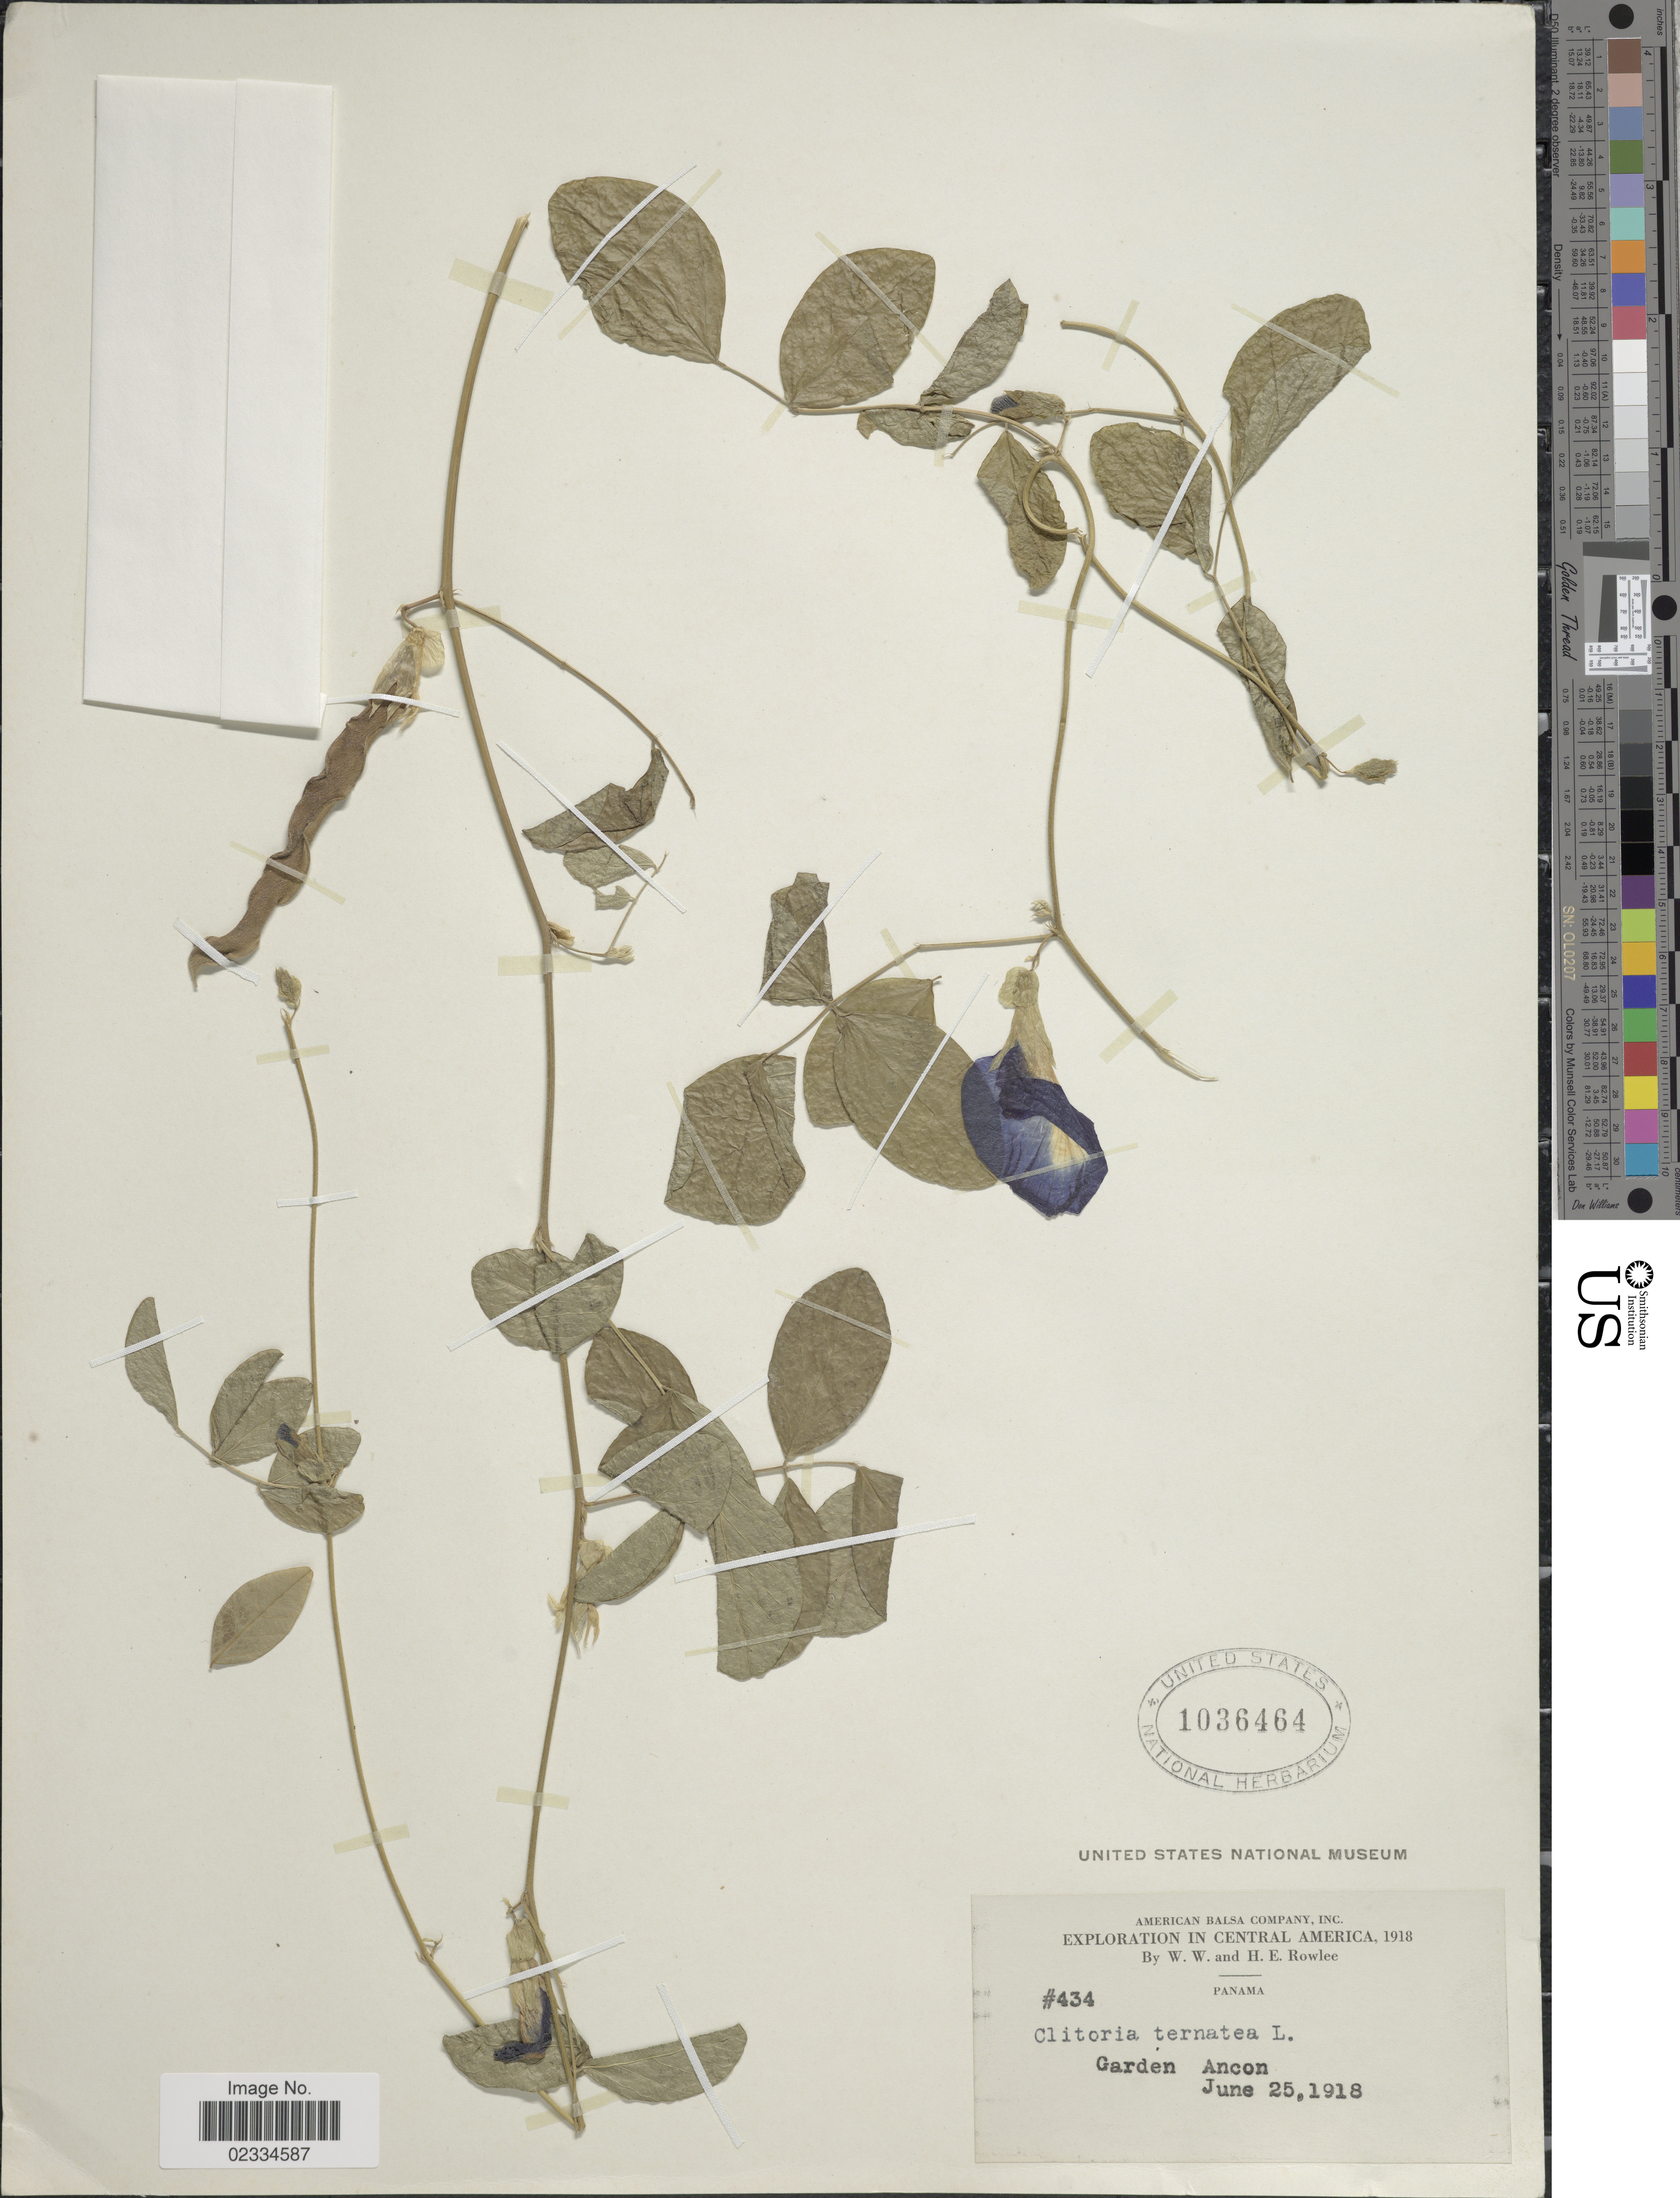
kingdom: Plantae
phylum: Tracheophyta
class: Magnoliopsida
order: Fabales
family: Fabaceae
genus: Clitoria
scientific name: Clitoria ternatea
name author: L.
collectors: W. W. Rowlee & H. E. Rowlee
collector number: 434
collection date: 1918-06-25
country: Panama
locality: Central America, Garden Ancon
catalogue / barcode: US 1036464